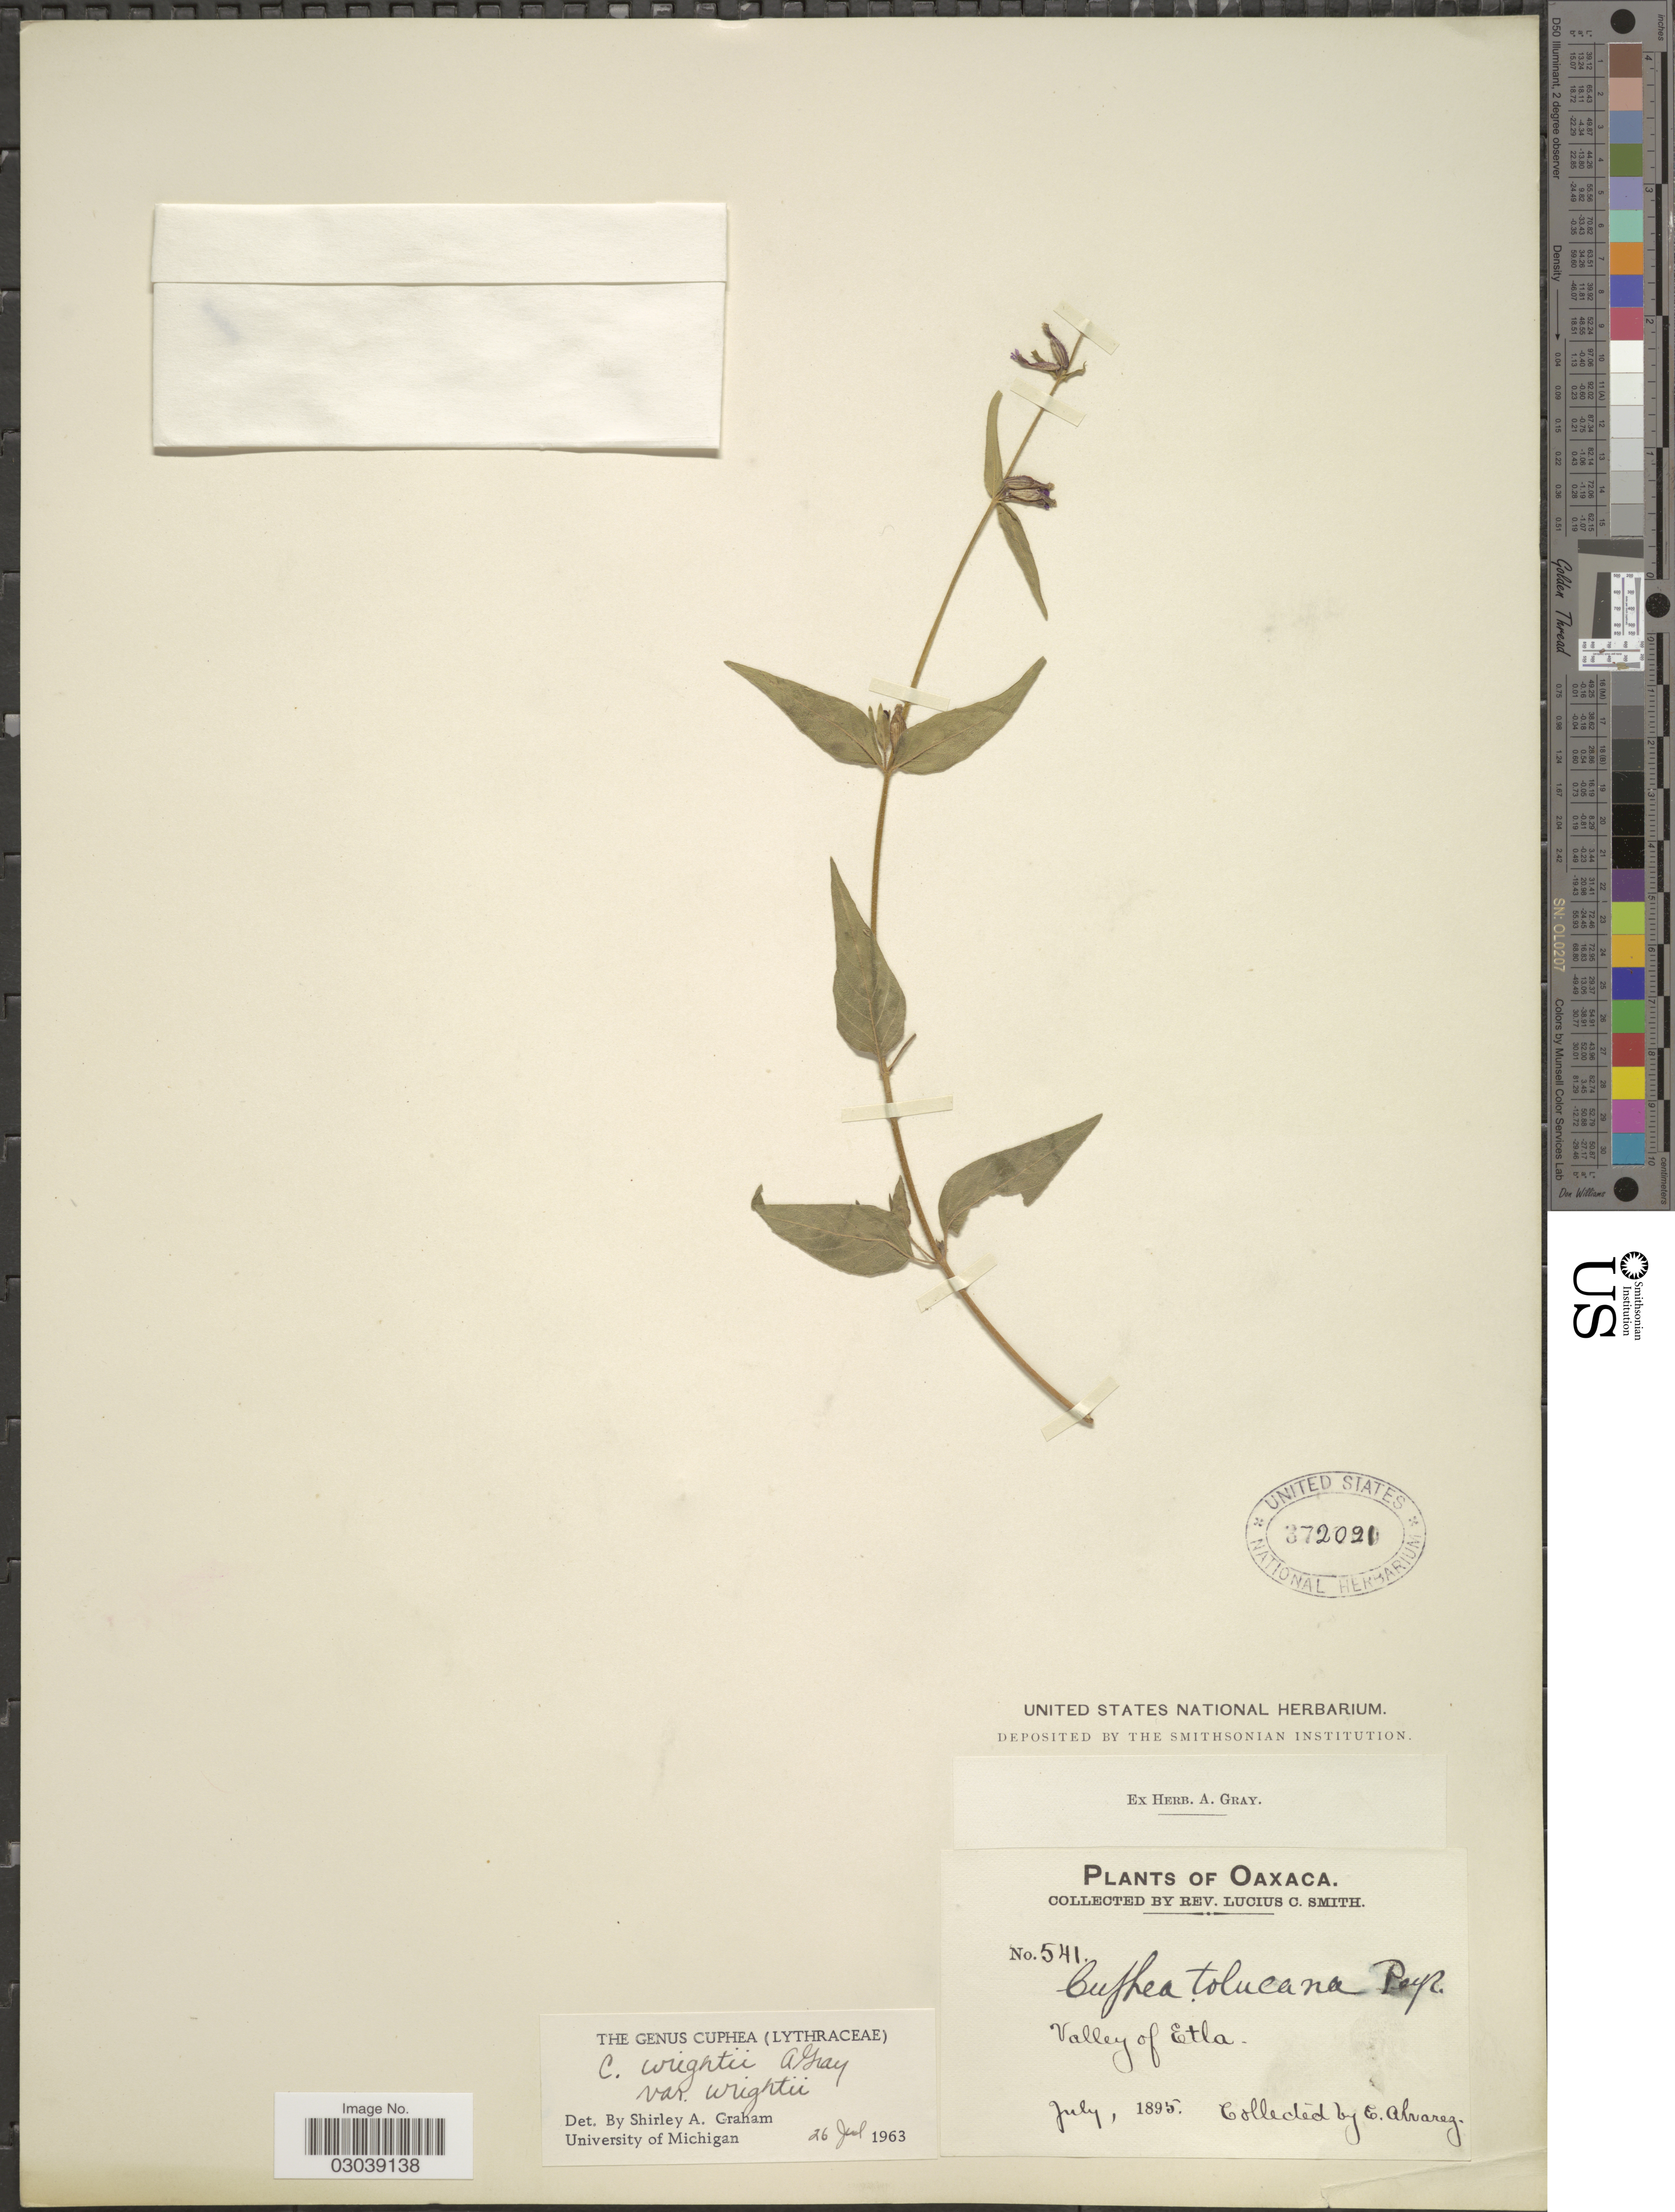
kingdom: Plantae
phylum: Tracheophyta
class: Magnoliopsida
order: Myrtales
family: Lythraceae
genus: Cuphea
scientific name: Cuphea wrightii var. wrightii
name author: A. Gray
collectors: E. Alvarez & L. C. Smith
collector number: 541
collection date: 1895-07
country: Mexico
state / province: Oaxaca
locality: Valley of Etla.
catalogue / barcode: US 372021